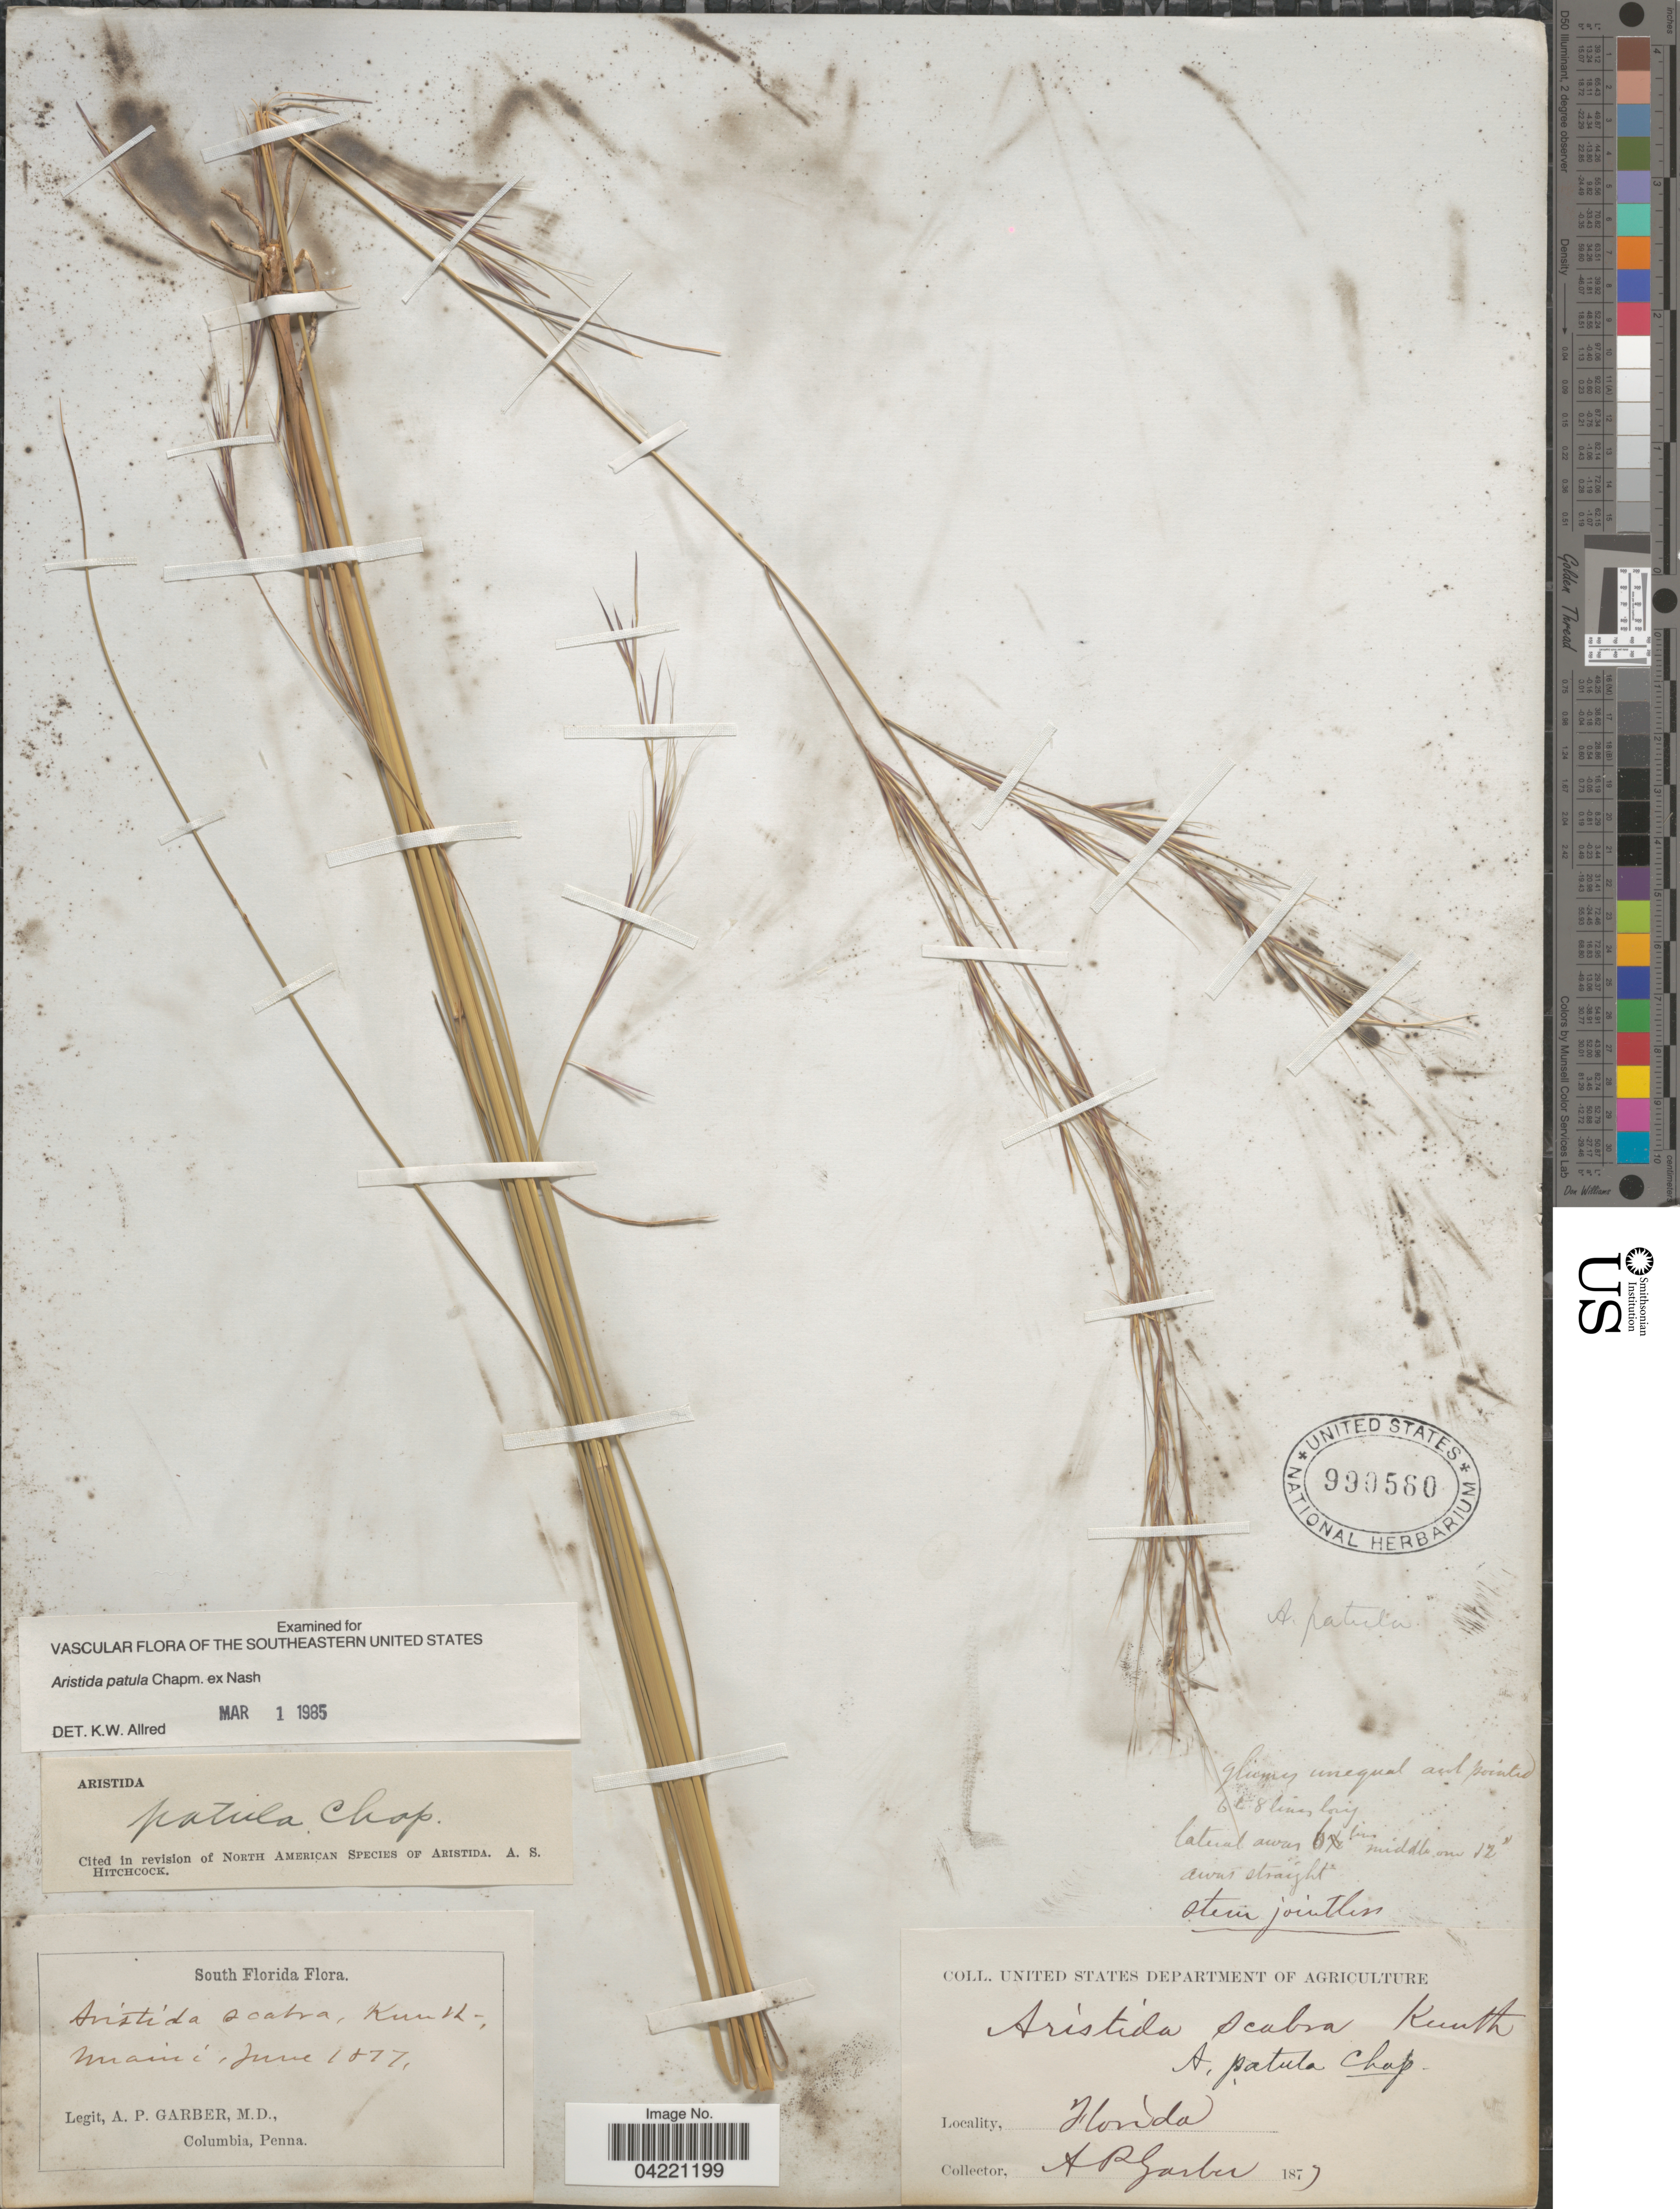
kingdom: Plantae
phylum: Tracheophyta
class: Liliopsida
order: Poales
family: Poaceae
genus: Aristida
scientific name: Aristida patula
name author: Chapm. ex Nash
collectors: A. P. Garber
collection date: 1877-06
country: United States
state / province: Florida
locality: South Florida. Miami.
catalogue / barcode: US 990560